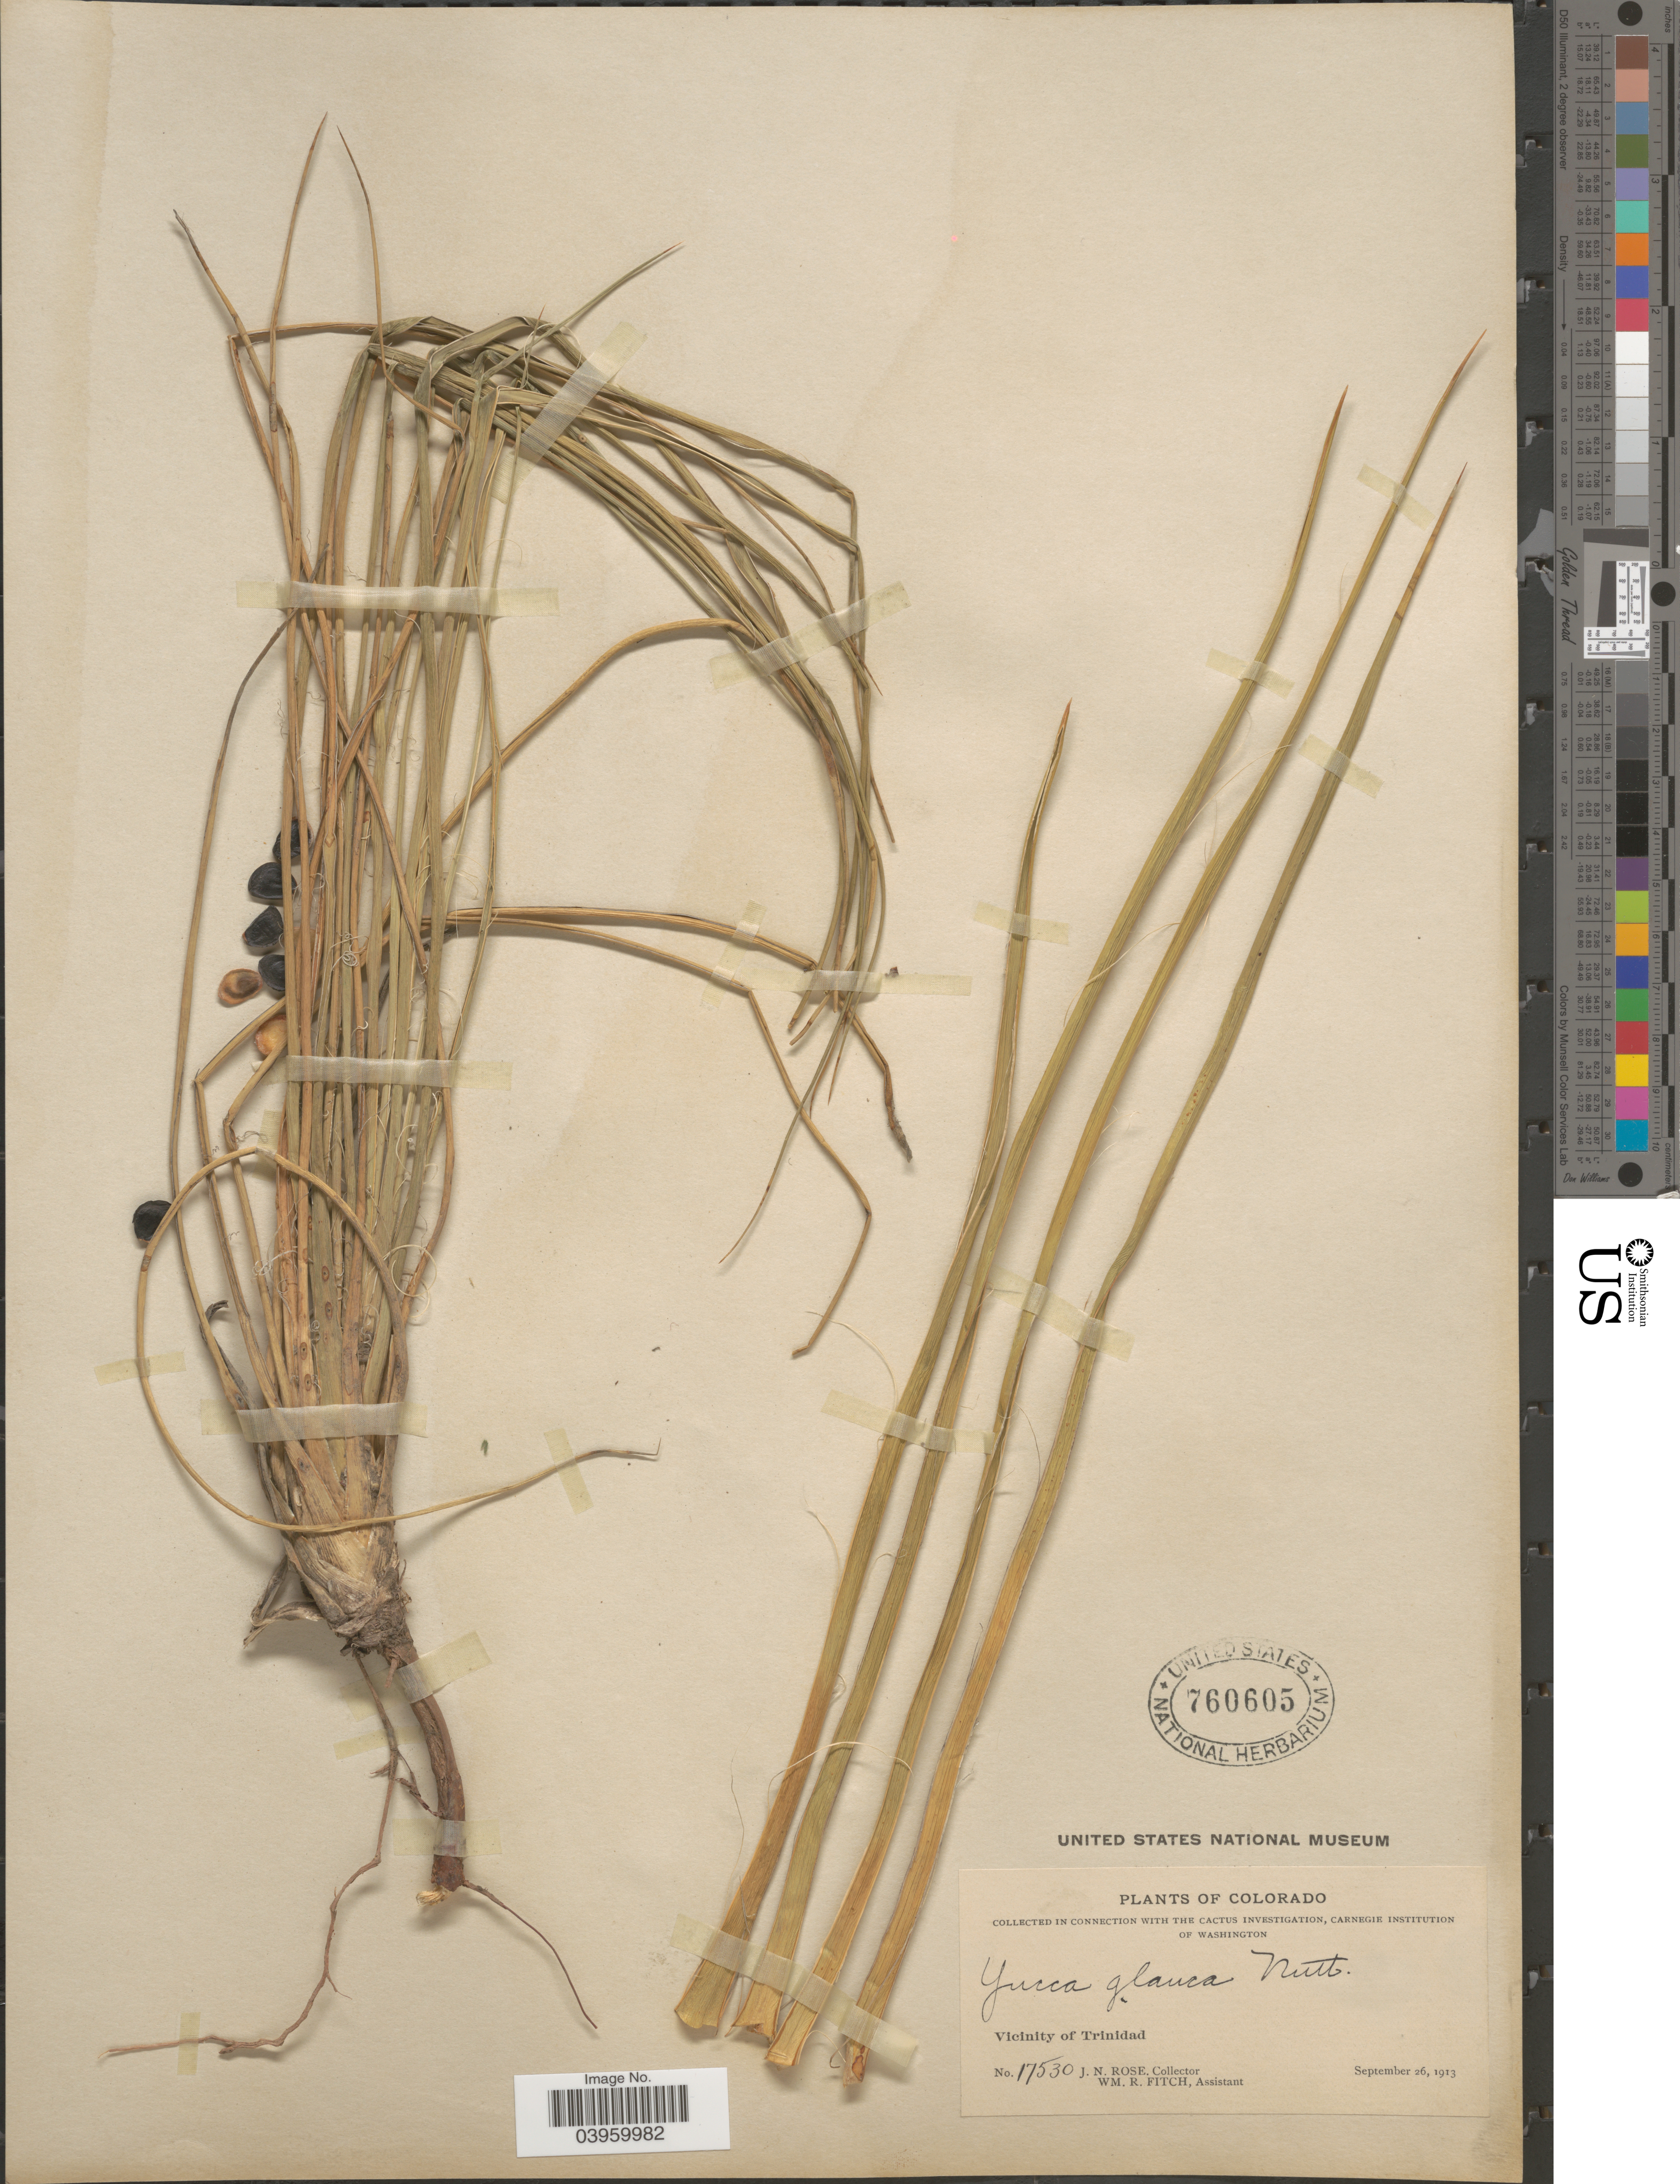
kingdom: Plantae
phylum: Tracheophyta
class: Liliopsida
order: Asparagales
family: Asparagaceae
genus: Yucca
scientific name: Yucca glauca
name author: Nutt.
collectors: J. N. Rose & W. R. Fitch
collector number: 17530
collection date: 1913-09-26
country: United States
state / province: Colorado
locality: Vicinity of Trinidad.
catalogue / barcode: US 760605